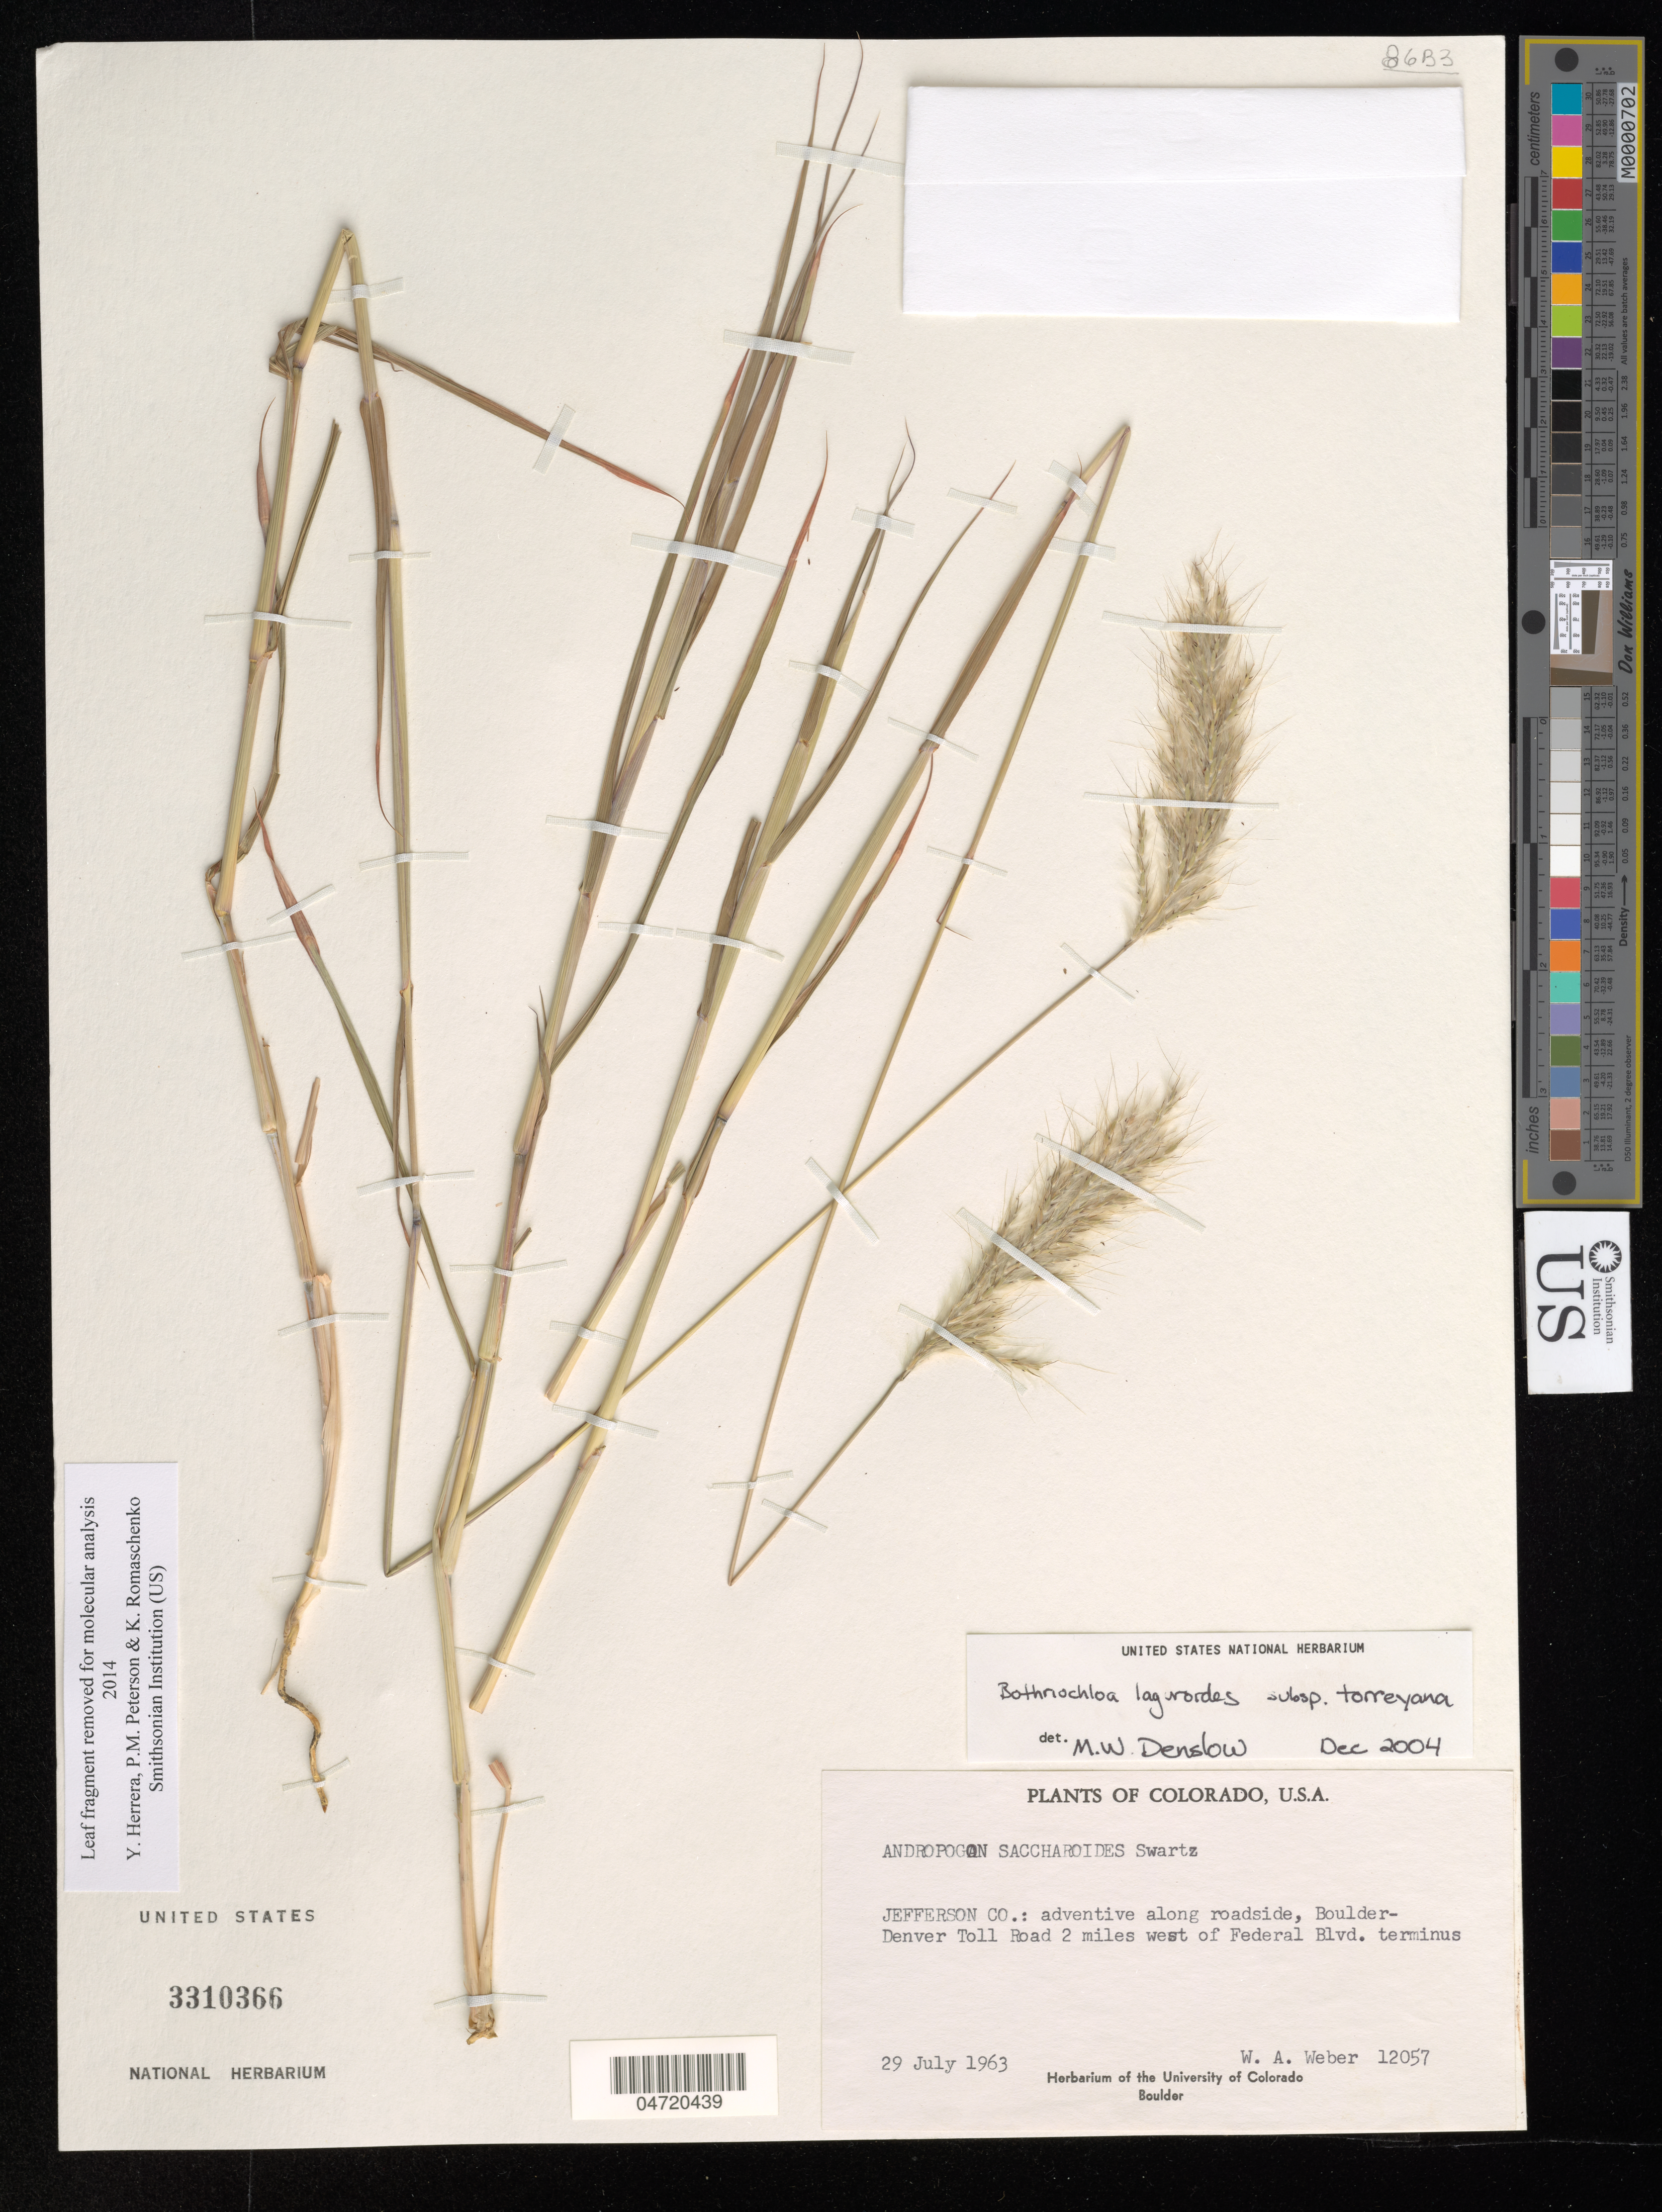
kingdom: Plantae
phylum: Tracheophyta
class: Liliopsida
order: Poales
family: Poaceae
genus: Bothriochloa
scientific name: Bothriochloa laguroides subsp. torreyana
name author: (Steud.) Allred & Gould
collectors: W. A. Weber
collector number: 12057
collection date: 1963-07-29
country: United States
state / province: Colorado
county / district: Jefferson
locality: Jefferson Co.: adventive along roadside, Boulder-Denver Toll Road 2 miles west of Federal Blvd. terminus.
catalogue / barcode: US 3310366